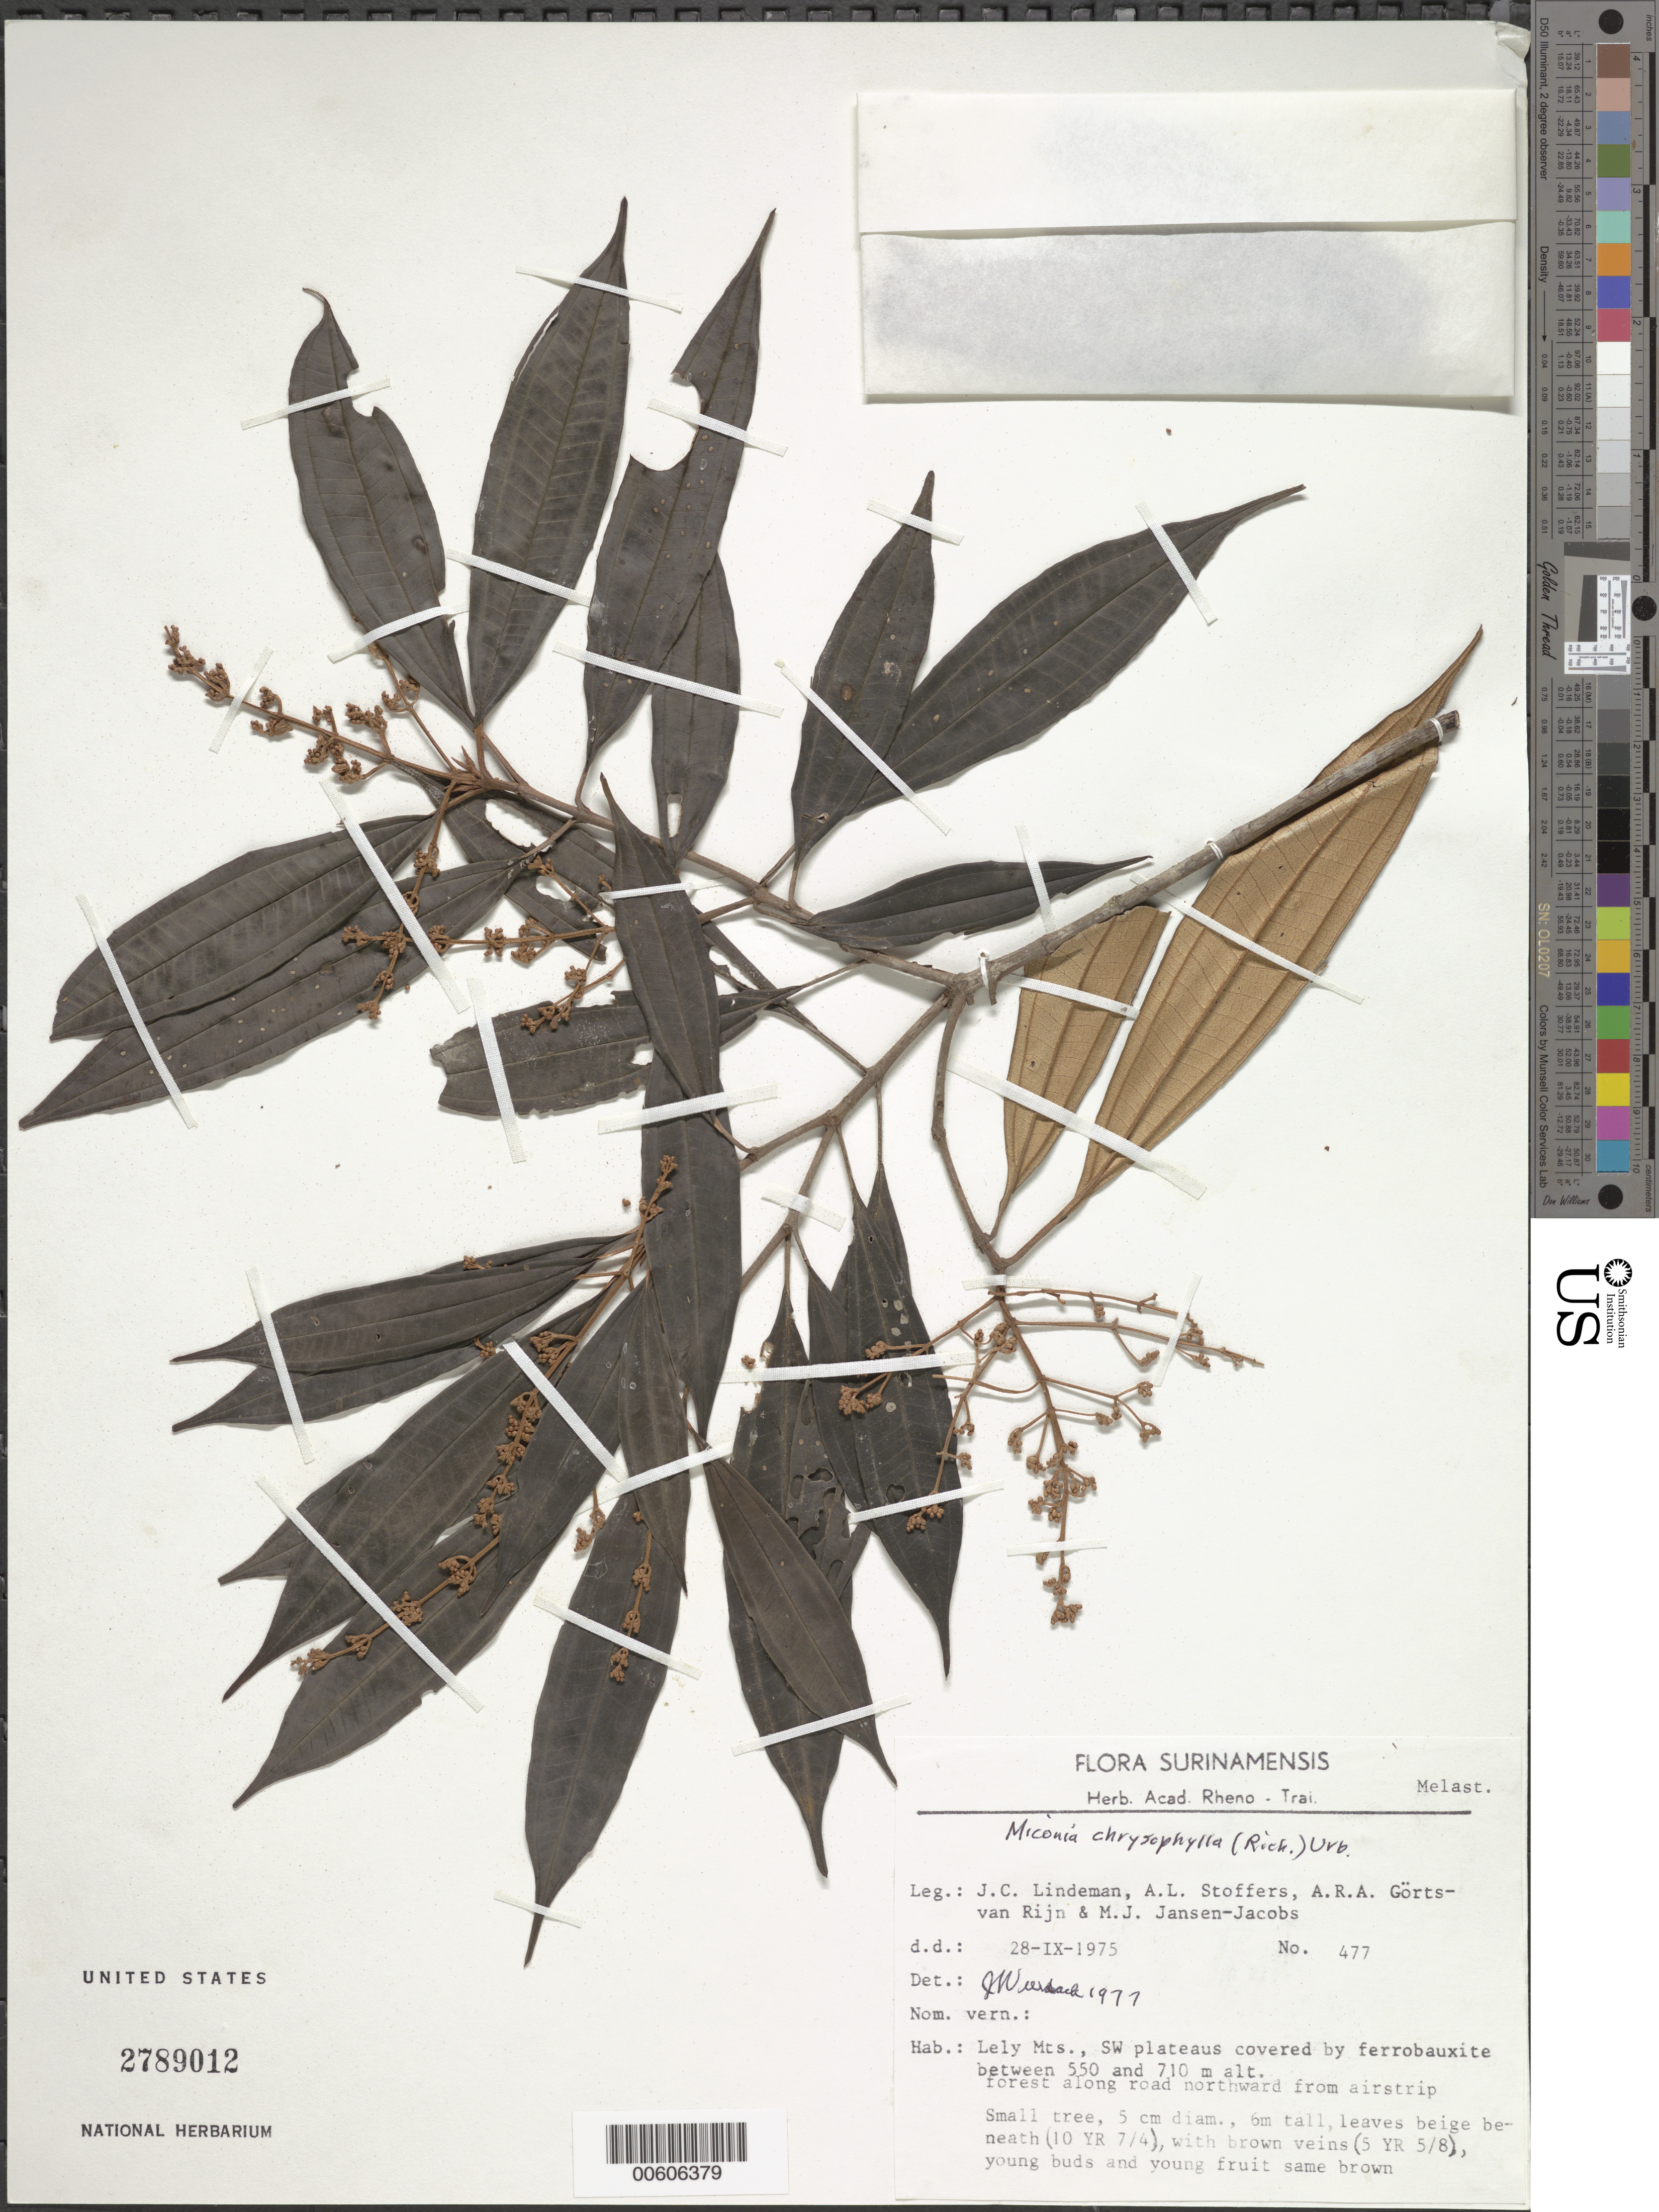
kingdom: Plantae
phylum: Tracheophyta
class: Magnoliopsida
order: Myrtales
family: Melastomataceae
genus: Miconia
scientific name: Miconia chrysophylla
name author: (Rich.) Urb.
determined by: Wurdack, John J., (US), US (UNITED STATES)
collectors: J. C. Lindeman, A. Stoffers, A. .R. A. Görts-van Rijn & M. J. Jansen-Jacobs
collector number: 75 477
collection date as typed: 28-Sep-75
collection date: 1975-09-28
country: Suriname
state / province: Marowijne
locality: Lely Mts., SW plateaus, along road N from airstrip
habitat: Plateus covered by ferrobauxite; forest along road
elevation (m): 550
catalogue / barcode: US 2789012